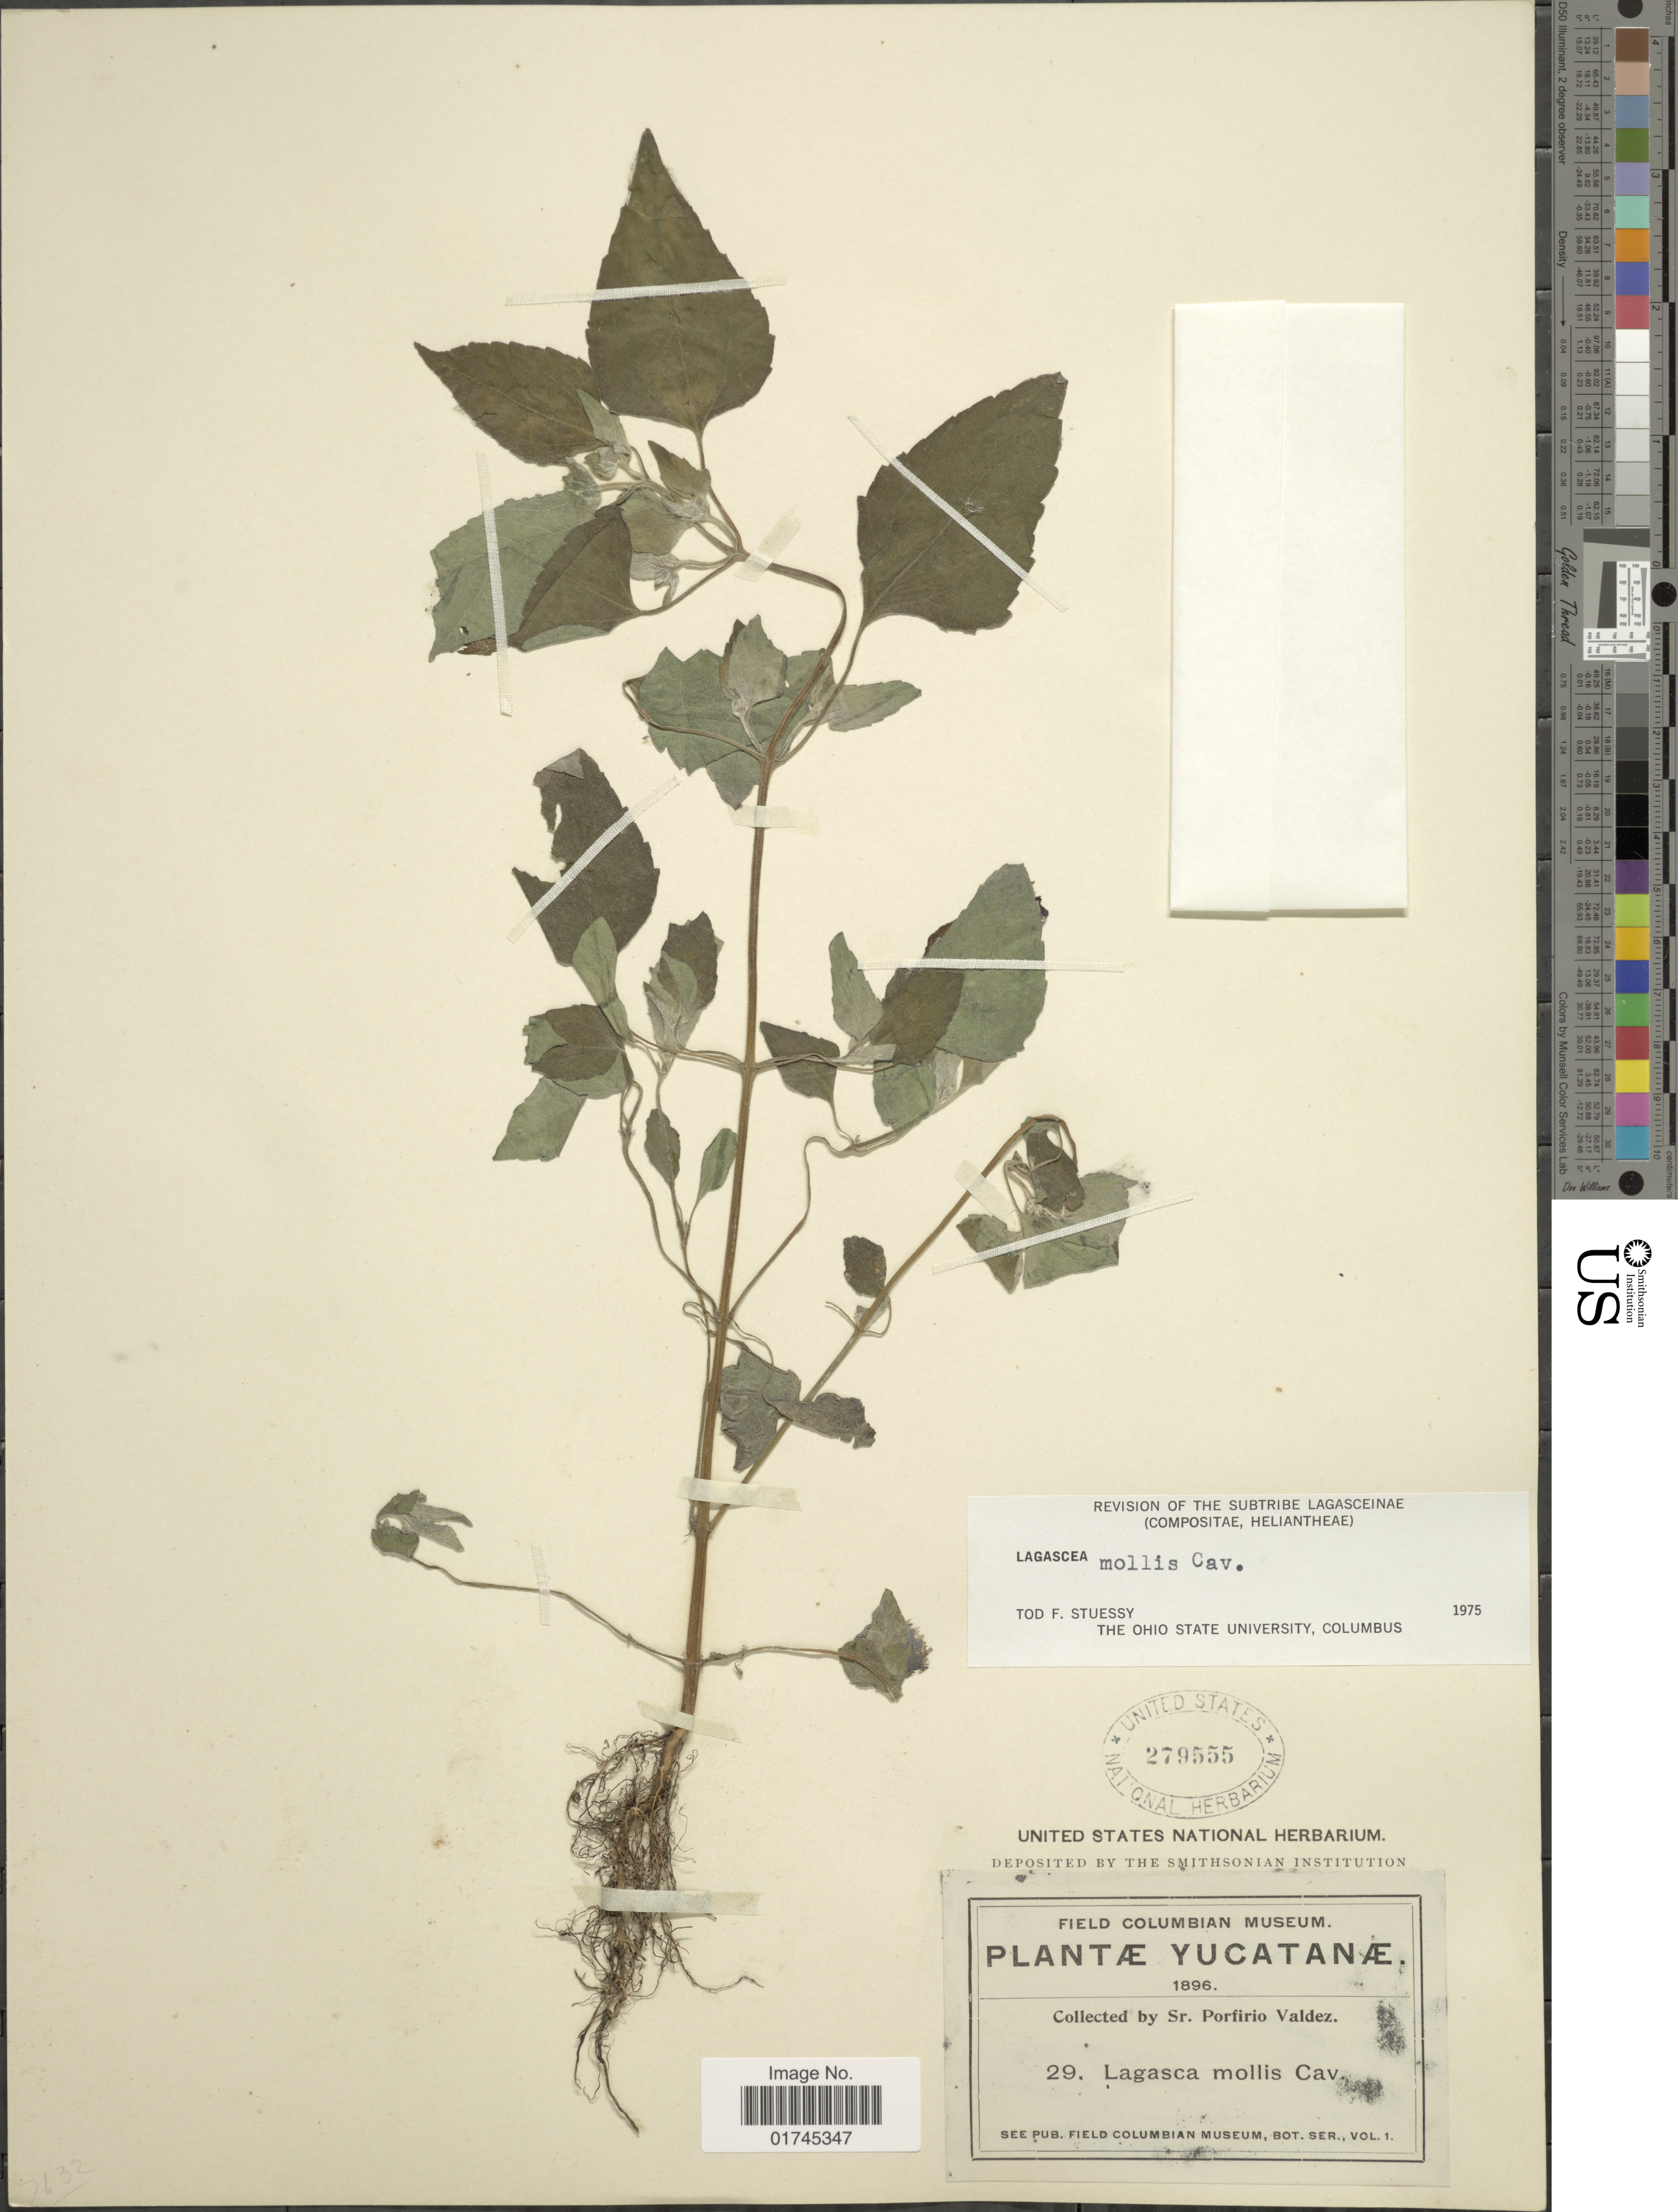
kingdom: Plantae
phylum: Tracheophyta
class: Magnoliopsida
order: Asterales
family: Asteraceae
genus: Lagascea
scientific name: Lagascea mollis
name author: Cav.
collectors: P. Valdez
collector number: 29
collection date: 1896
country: Mexico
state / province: Yucatán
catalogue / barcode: US 279555